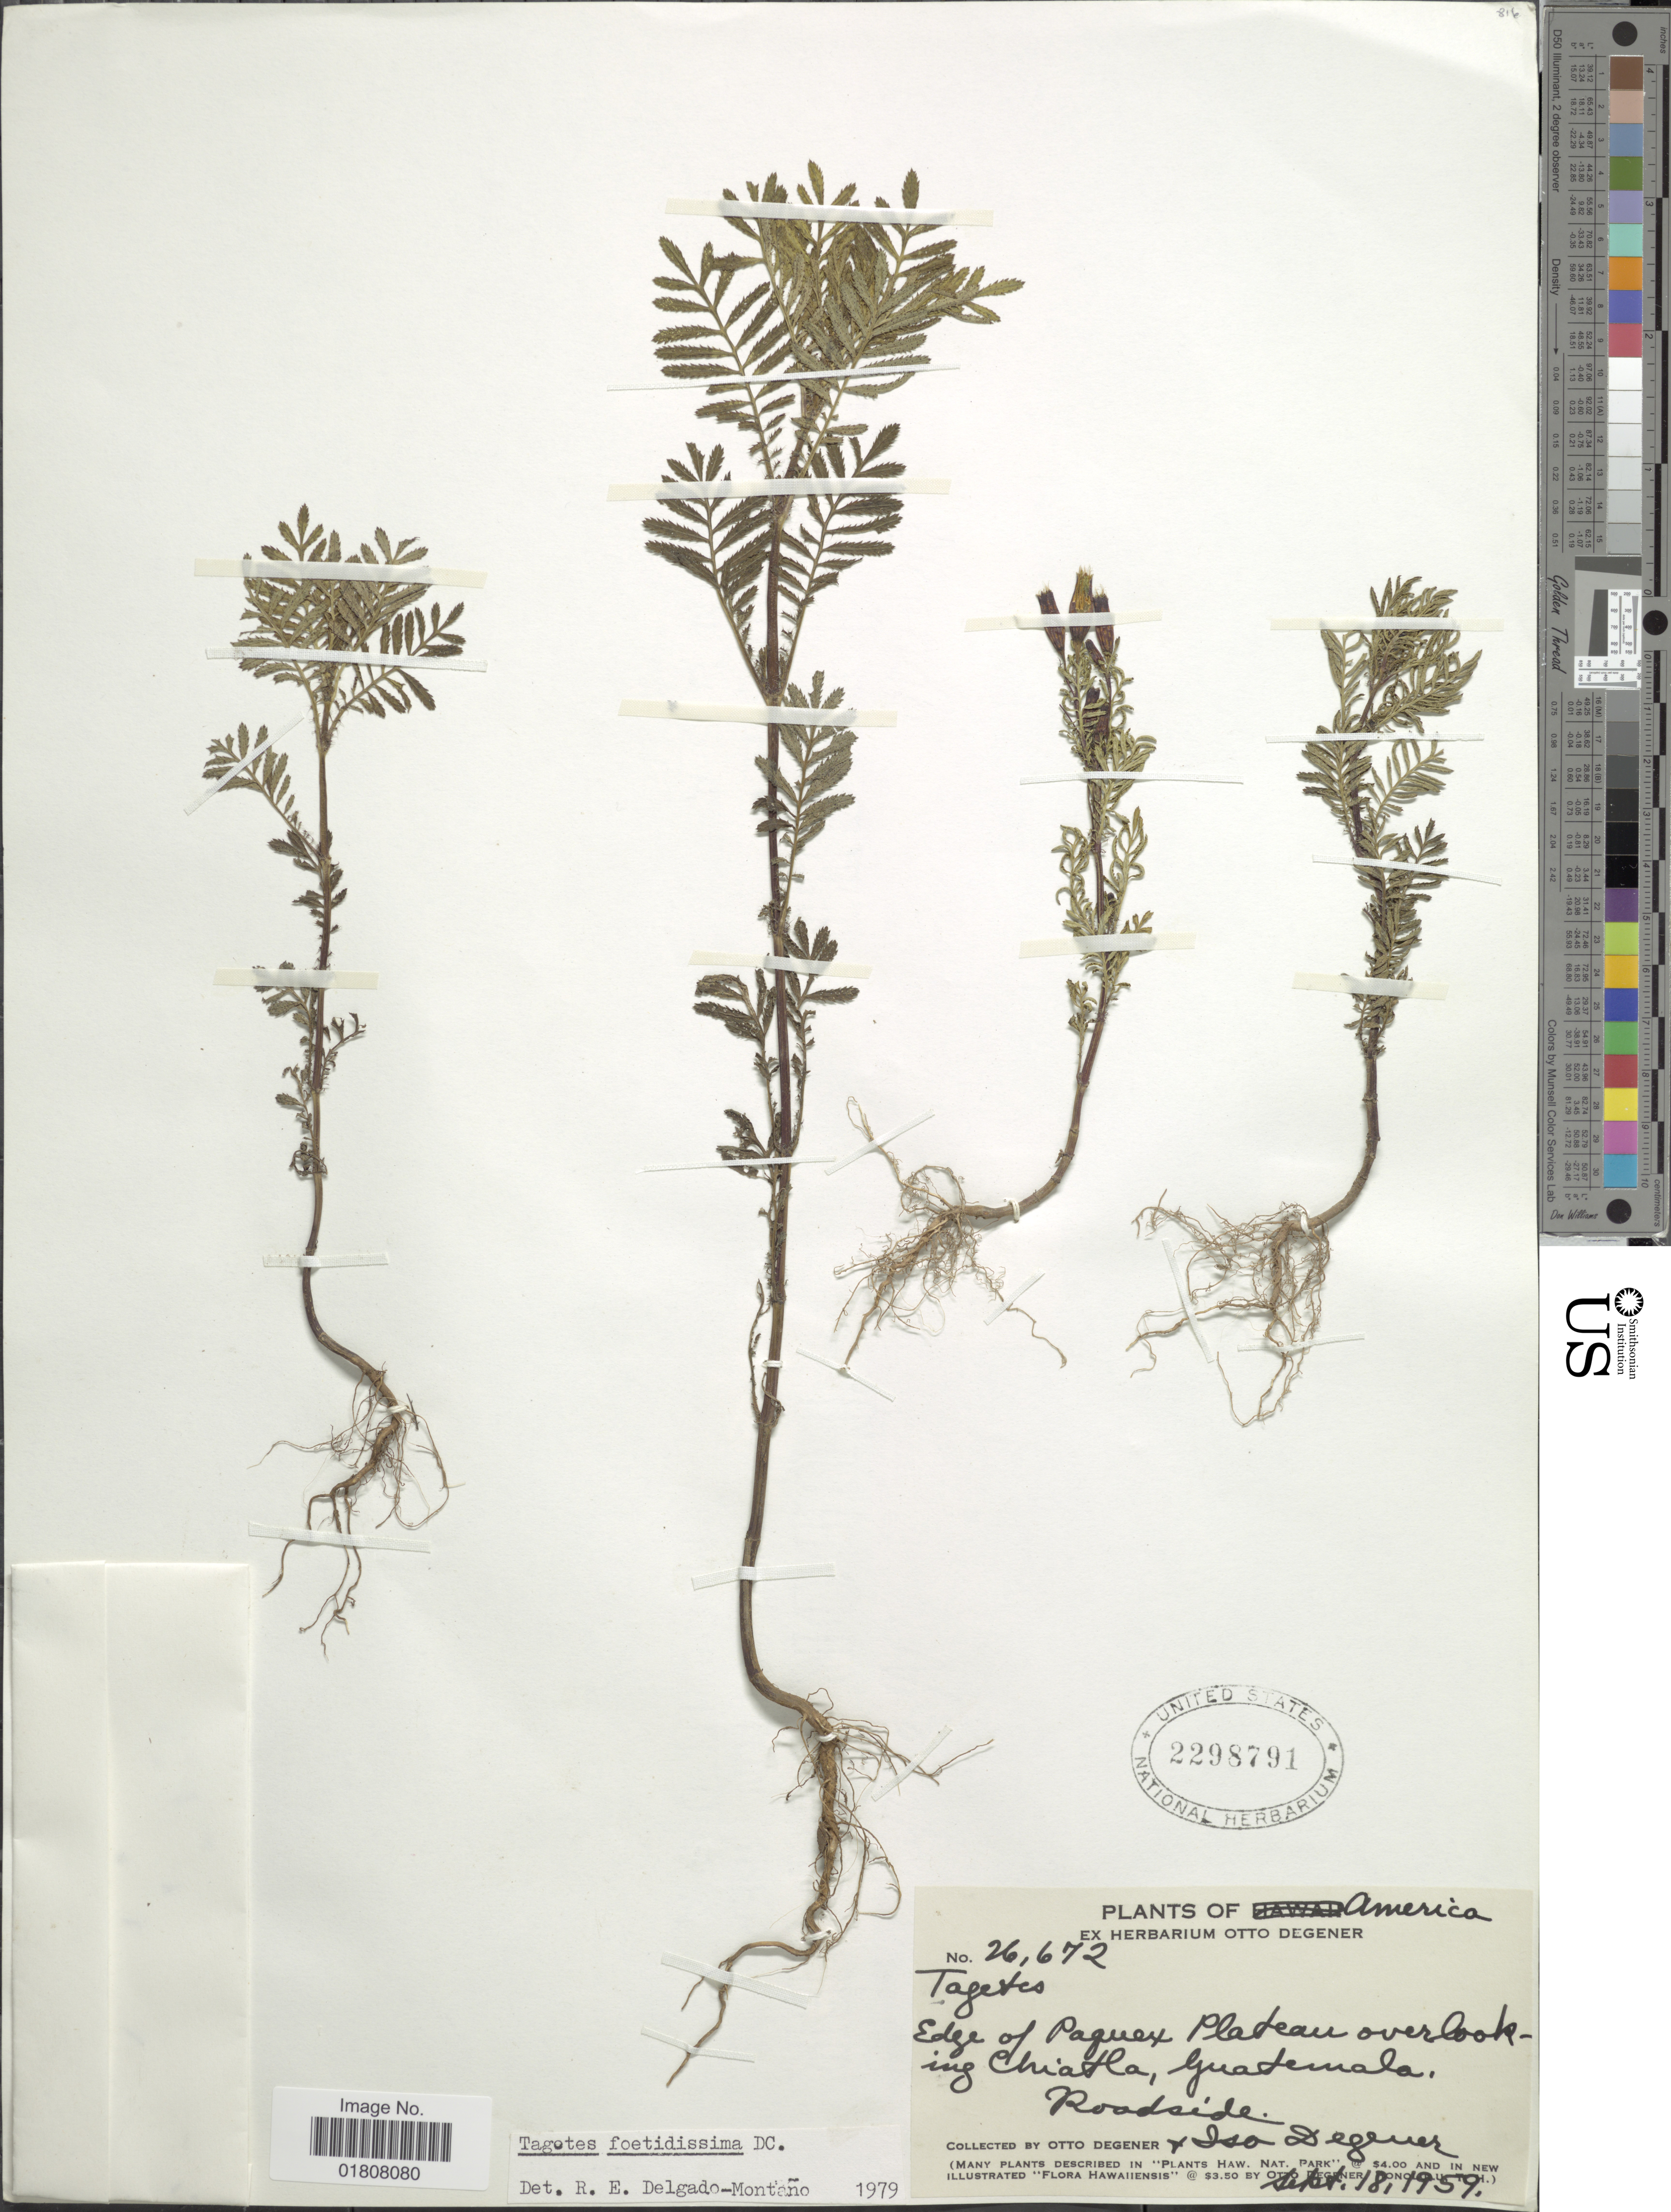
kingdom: Plantae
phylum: Tracheophyta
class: Magnoliopsida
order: Asterales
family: Asteraceae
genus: Tagetes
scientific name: Tagetes foetidissima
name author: DC.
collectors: O. Degener & I. Degener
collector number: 26672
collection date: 1959-09-18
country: Guatemala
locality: edge of Pàquix, Plateau overlooking Chiantla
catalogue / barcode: US 2298791